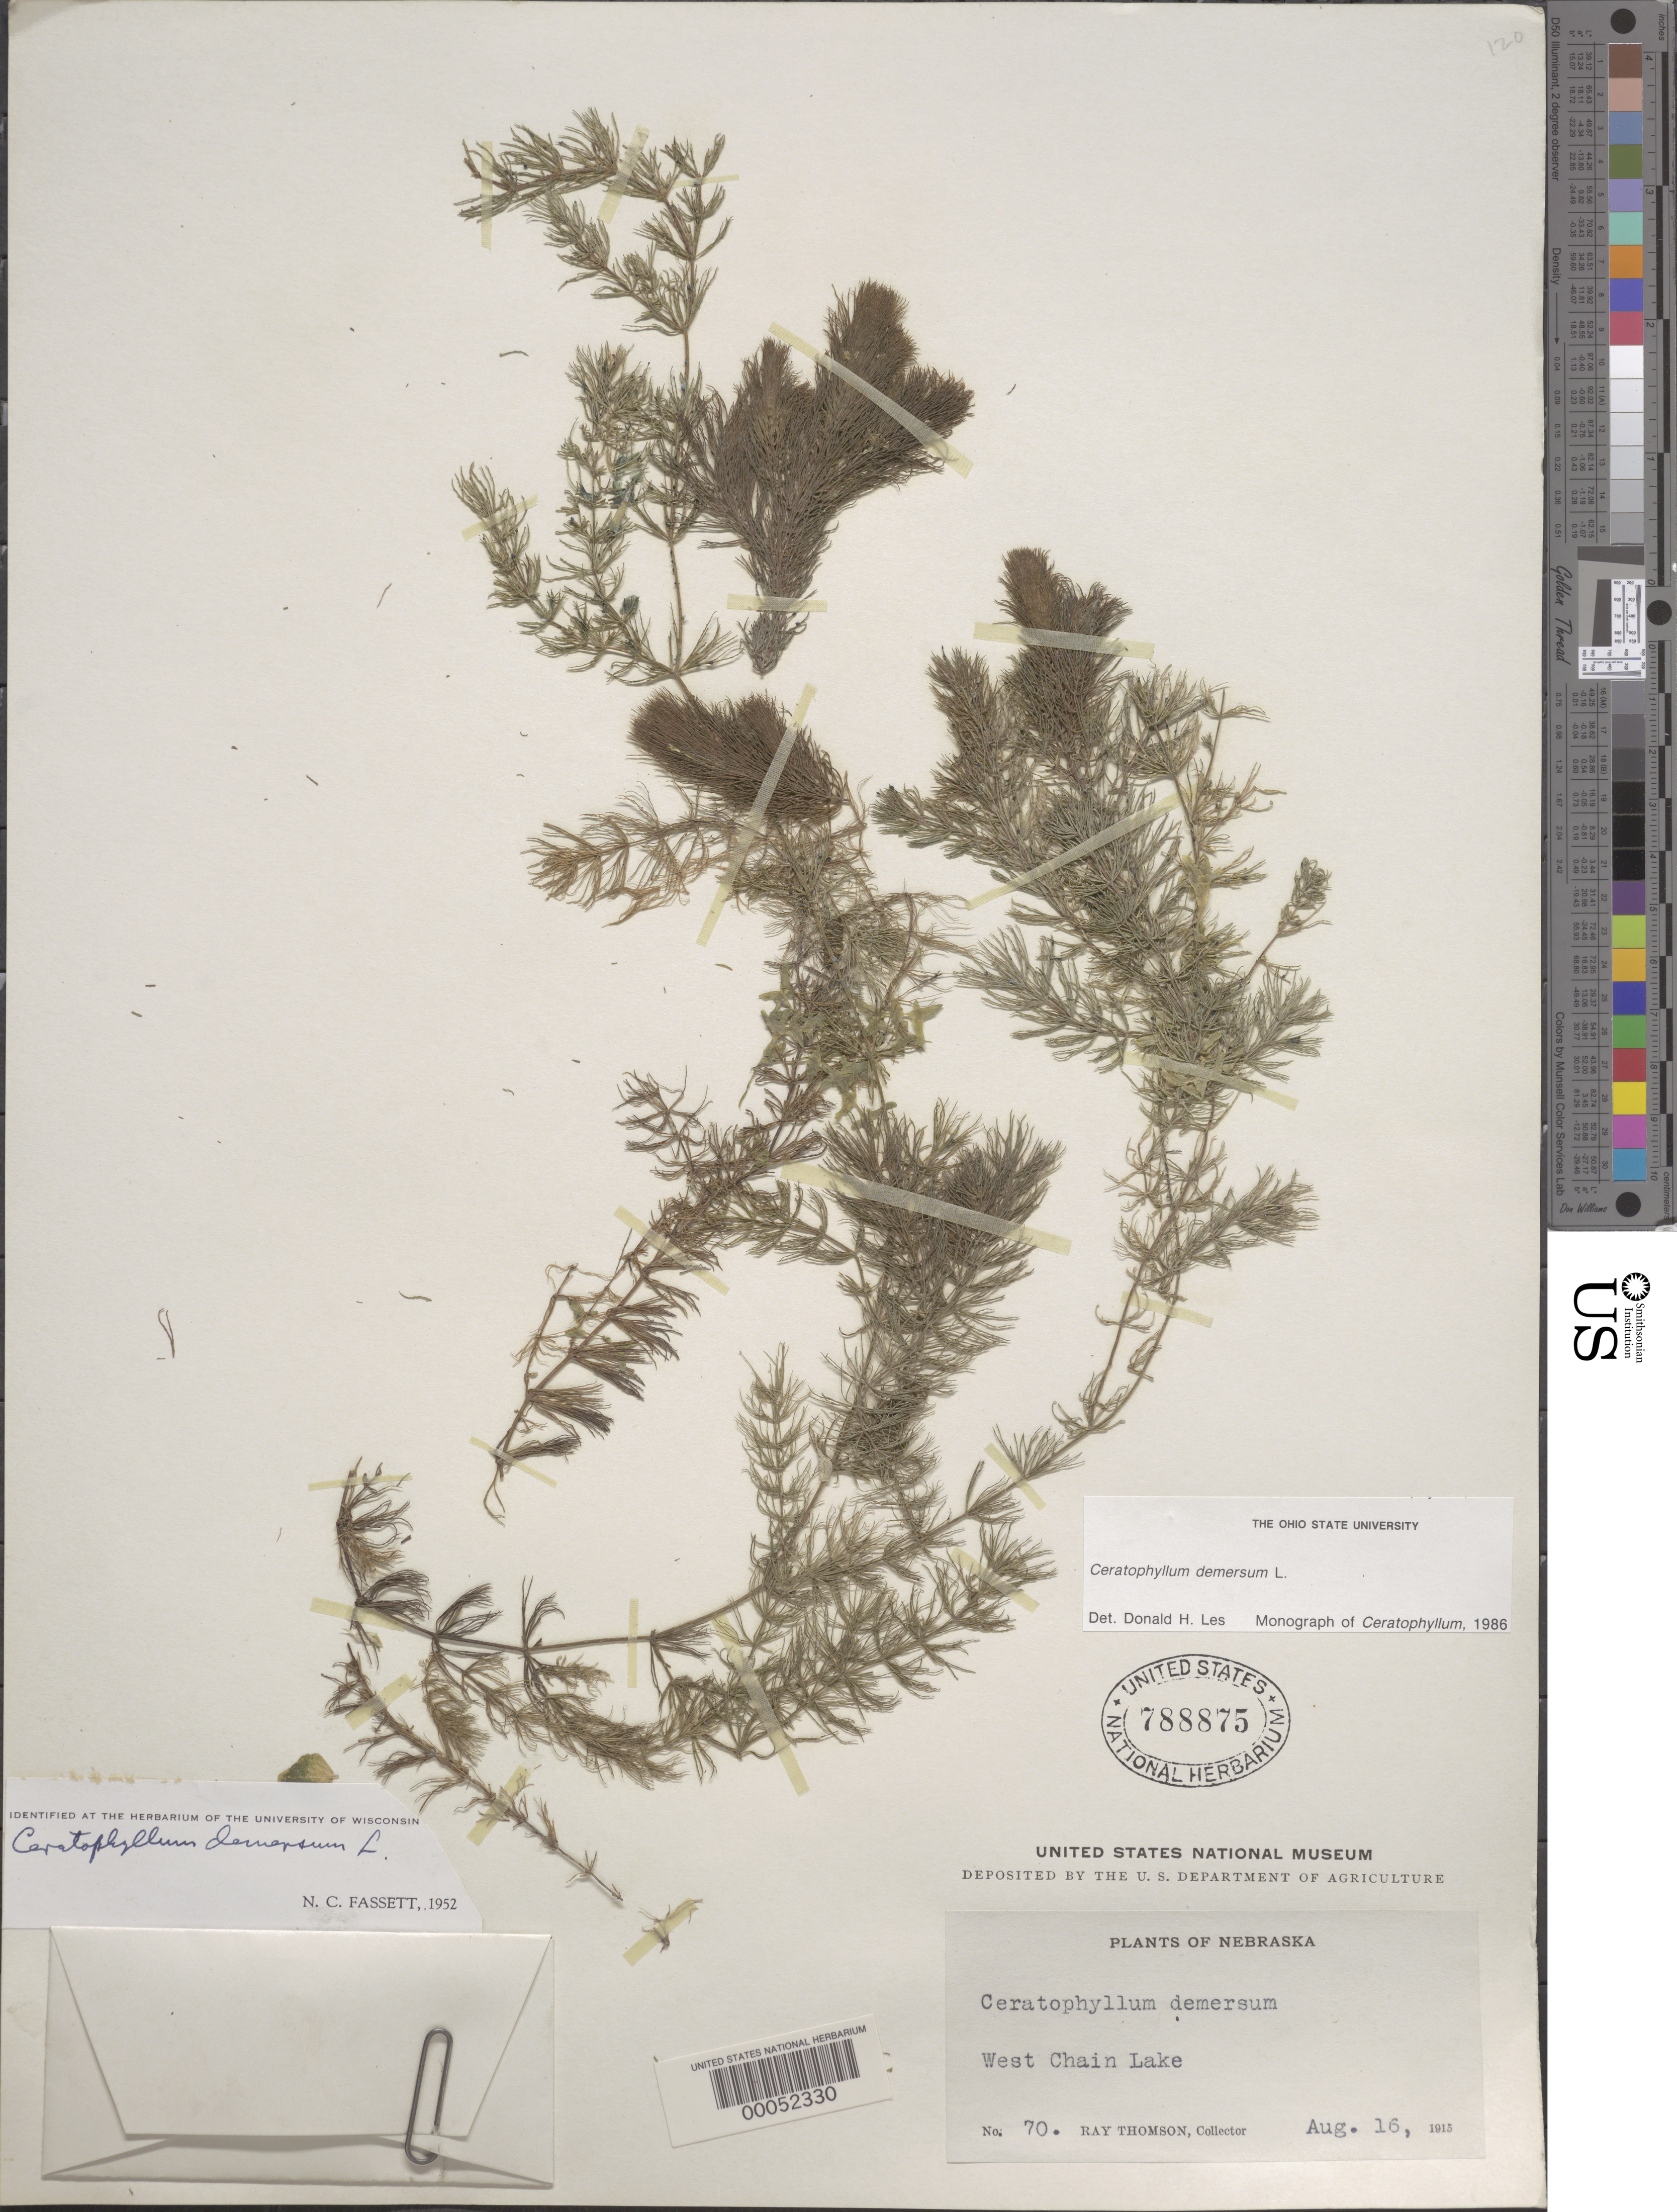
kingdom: Plantae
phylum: Tracheophyta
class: Magnoliopsida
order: Ceratophyllales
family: Ceratophyllaceae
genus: Ceratophyllum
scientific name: Ceratophyllum demersum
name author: L.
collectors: R. Thomson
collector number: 70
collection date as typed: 16 Aug 1915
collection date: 1915-08-16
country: United States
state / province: Nebraska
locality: West chain lake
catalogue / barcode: US 788875